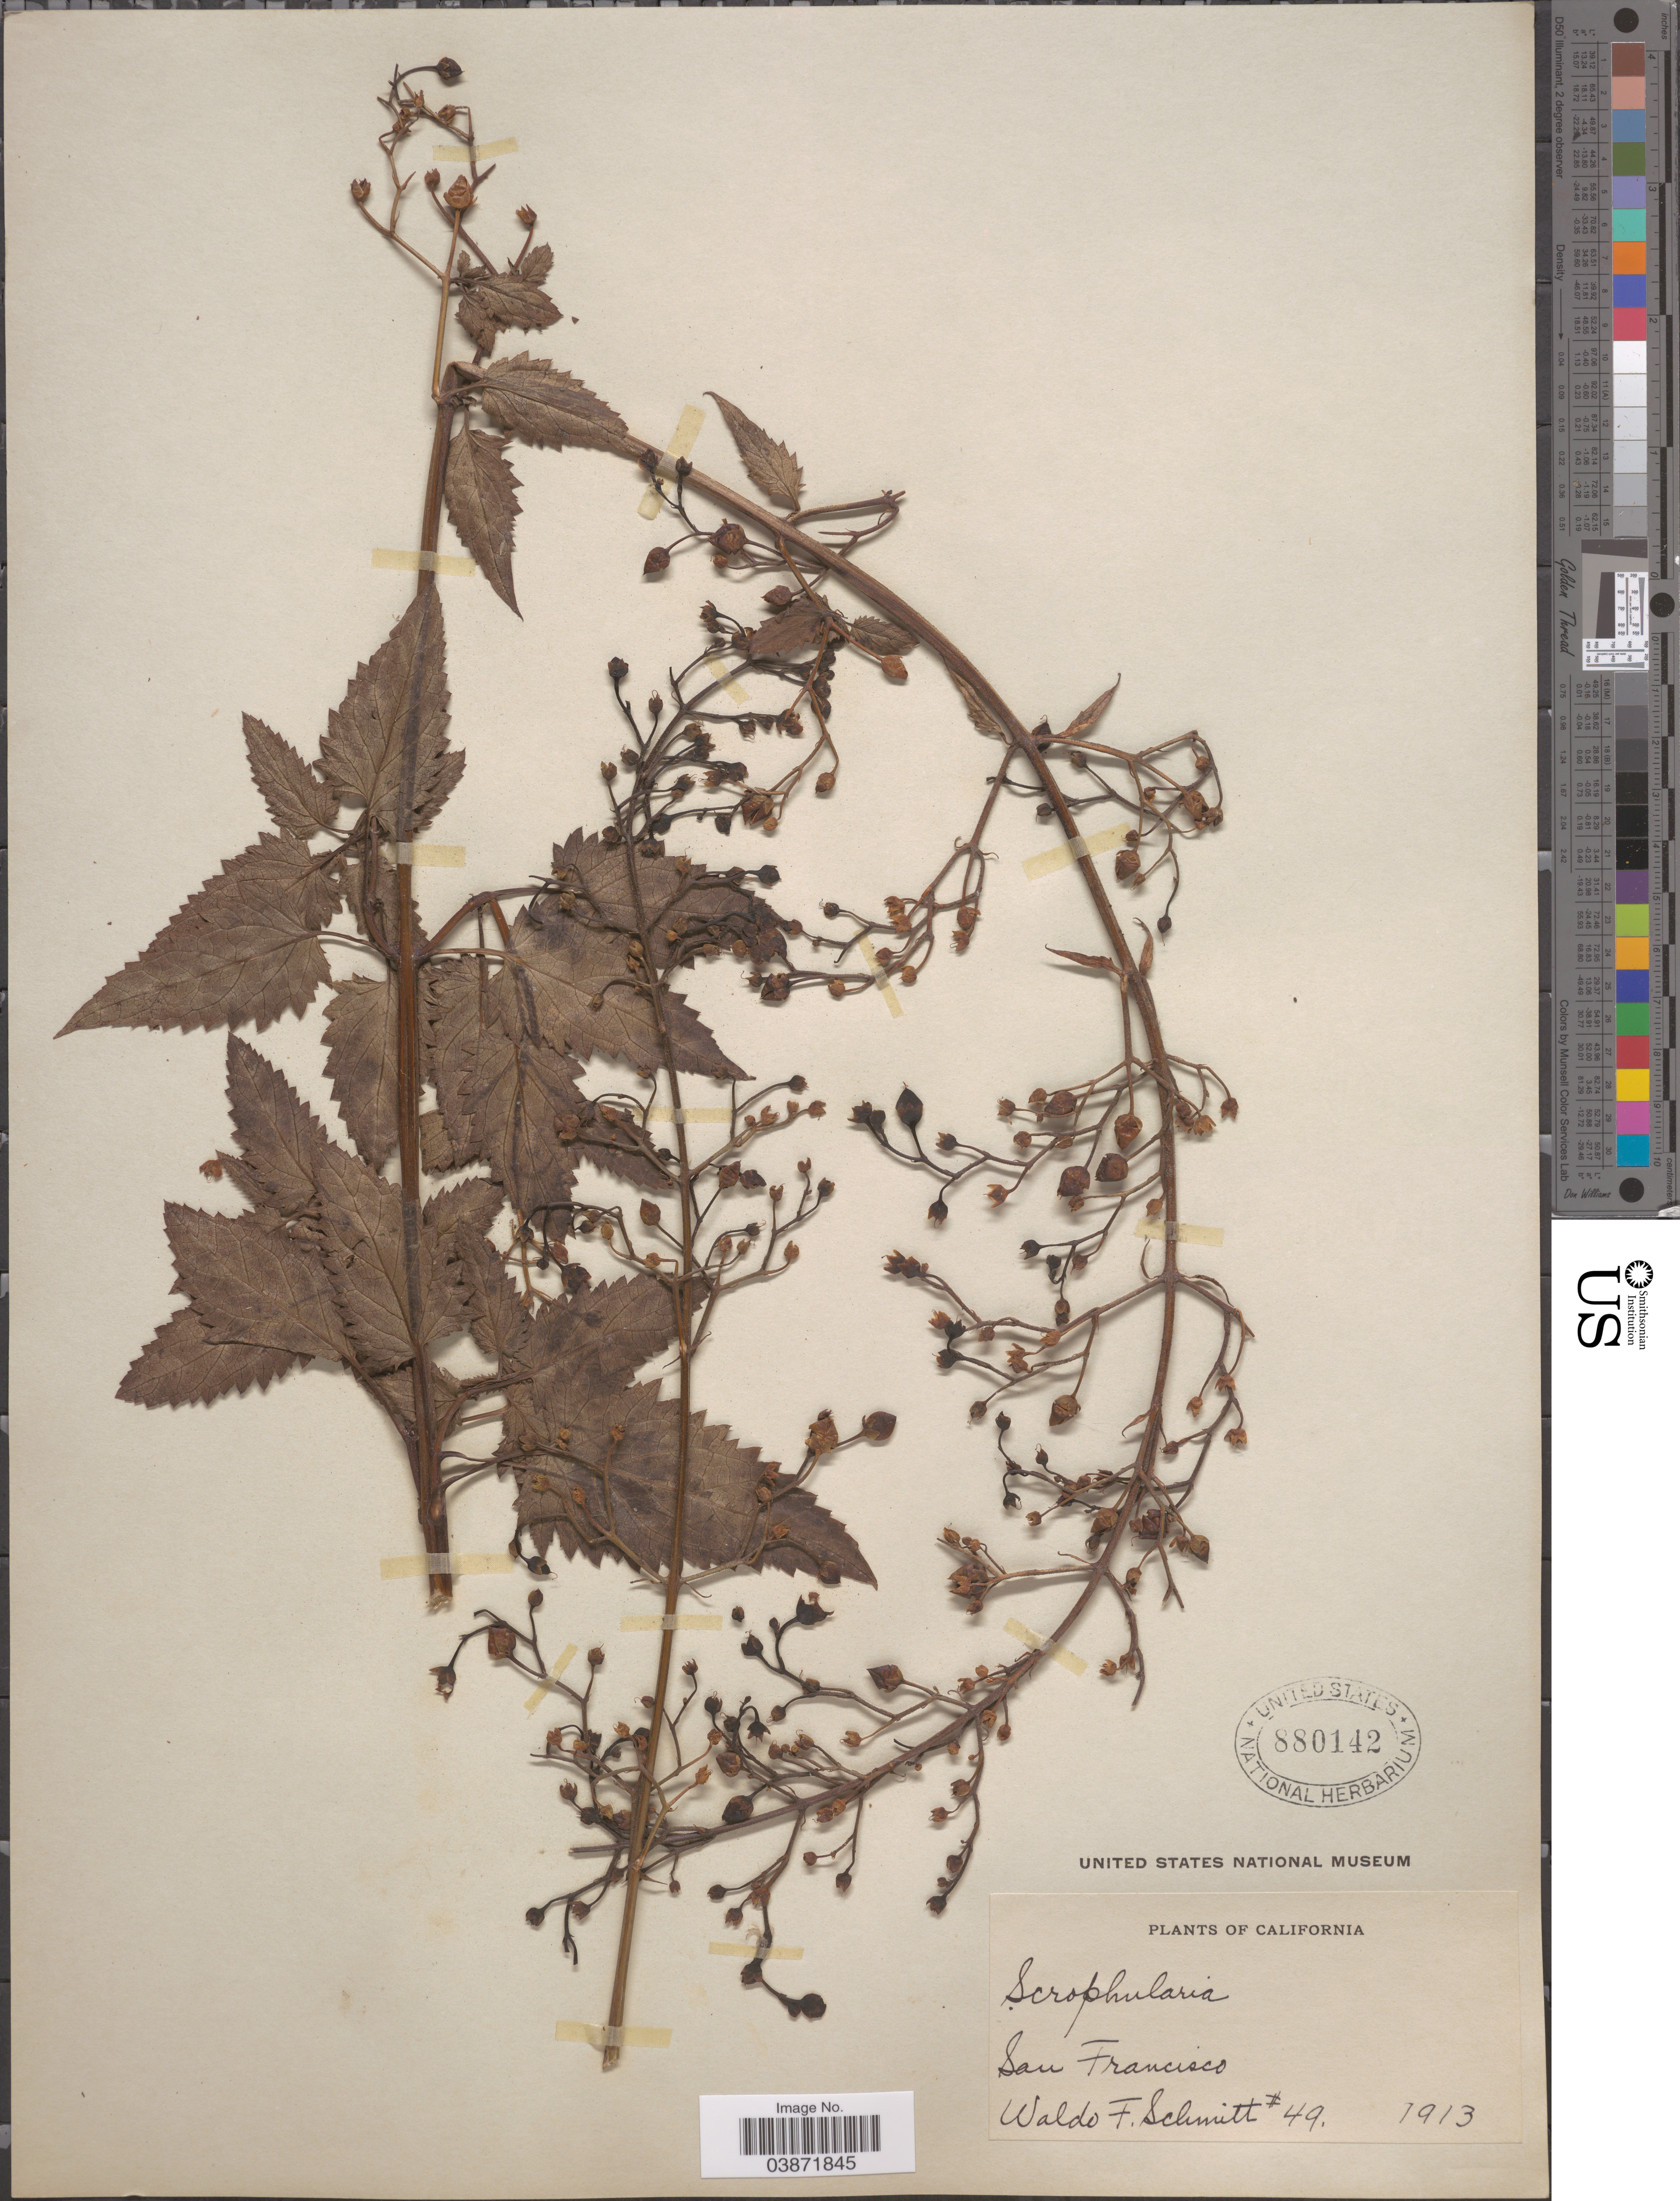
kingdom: Plantae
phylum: Tracheophyta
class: Magnoliopsida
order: Lamiales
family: Scrophulariaceae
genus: Scrophularia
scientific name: Scrophularia californica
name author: Cham. & Schltdl.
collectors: W. F. Schmitt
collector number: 49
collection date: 1913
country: United States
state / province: California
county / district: San Francisco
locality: San Francisco.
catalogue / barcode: US 880142